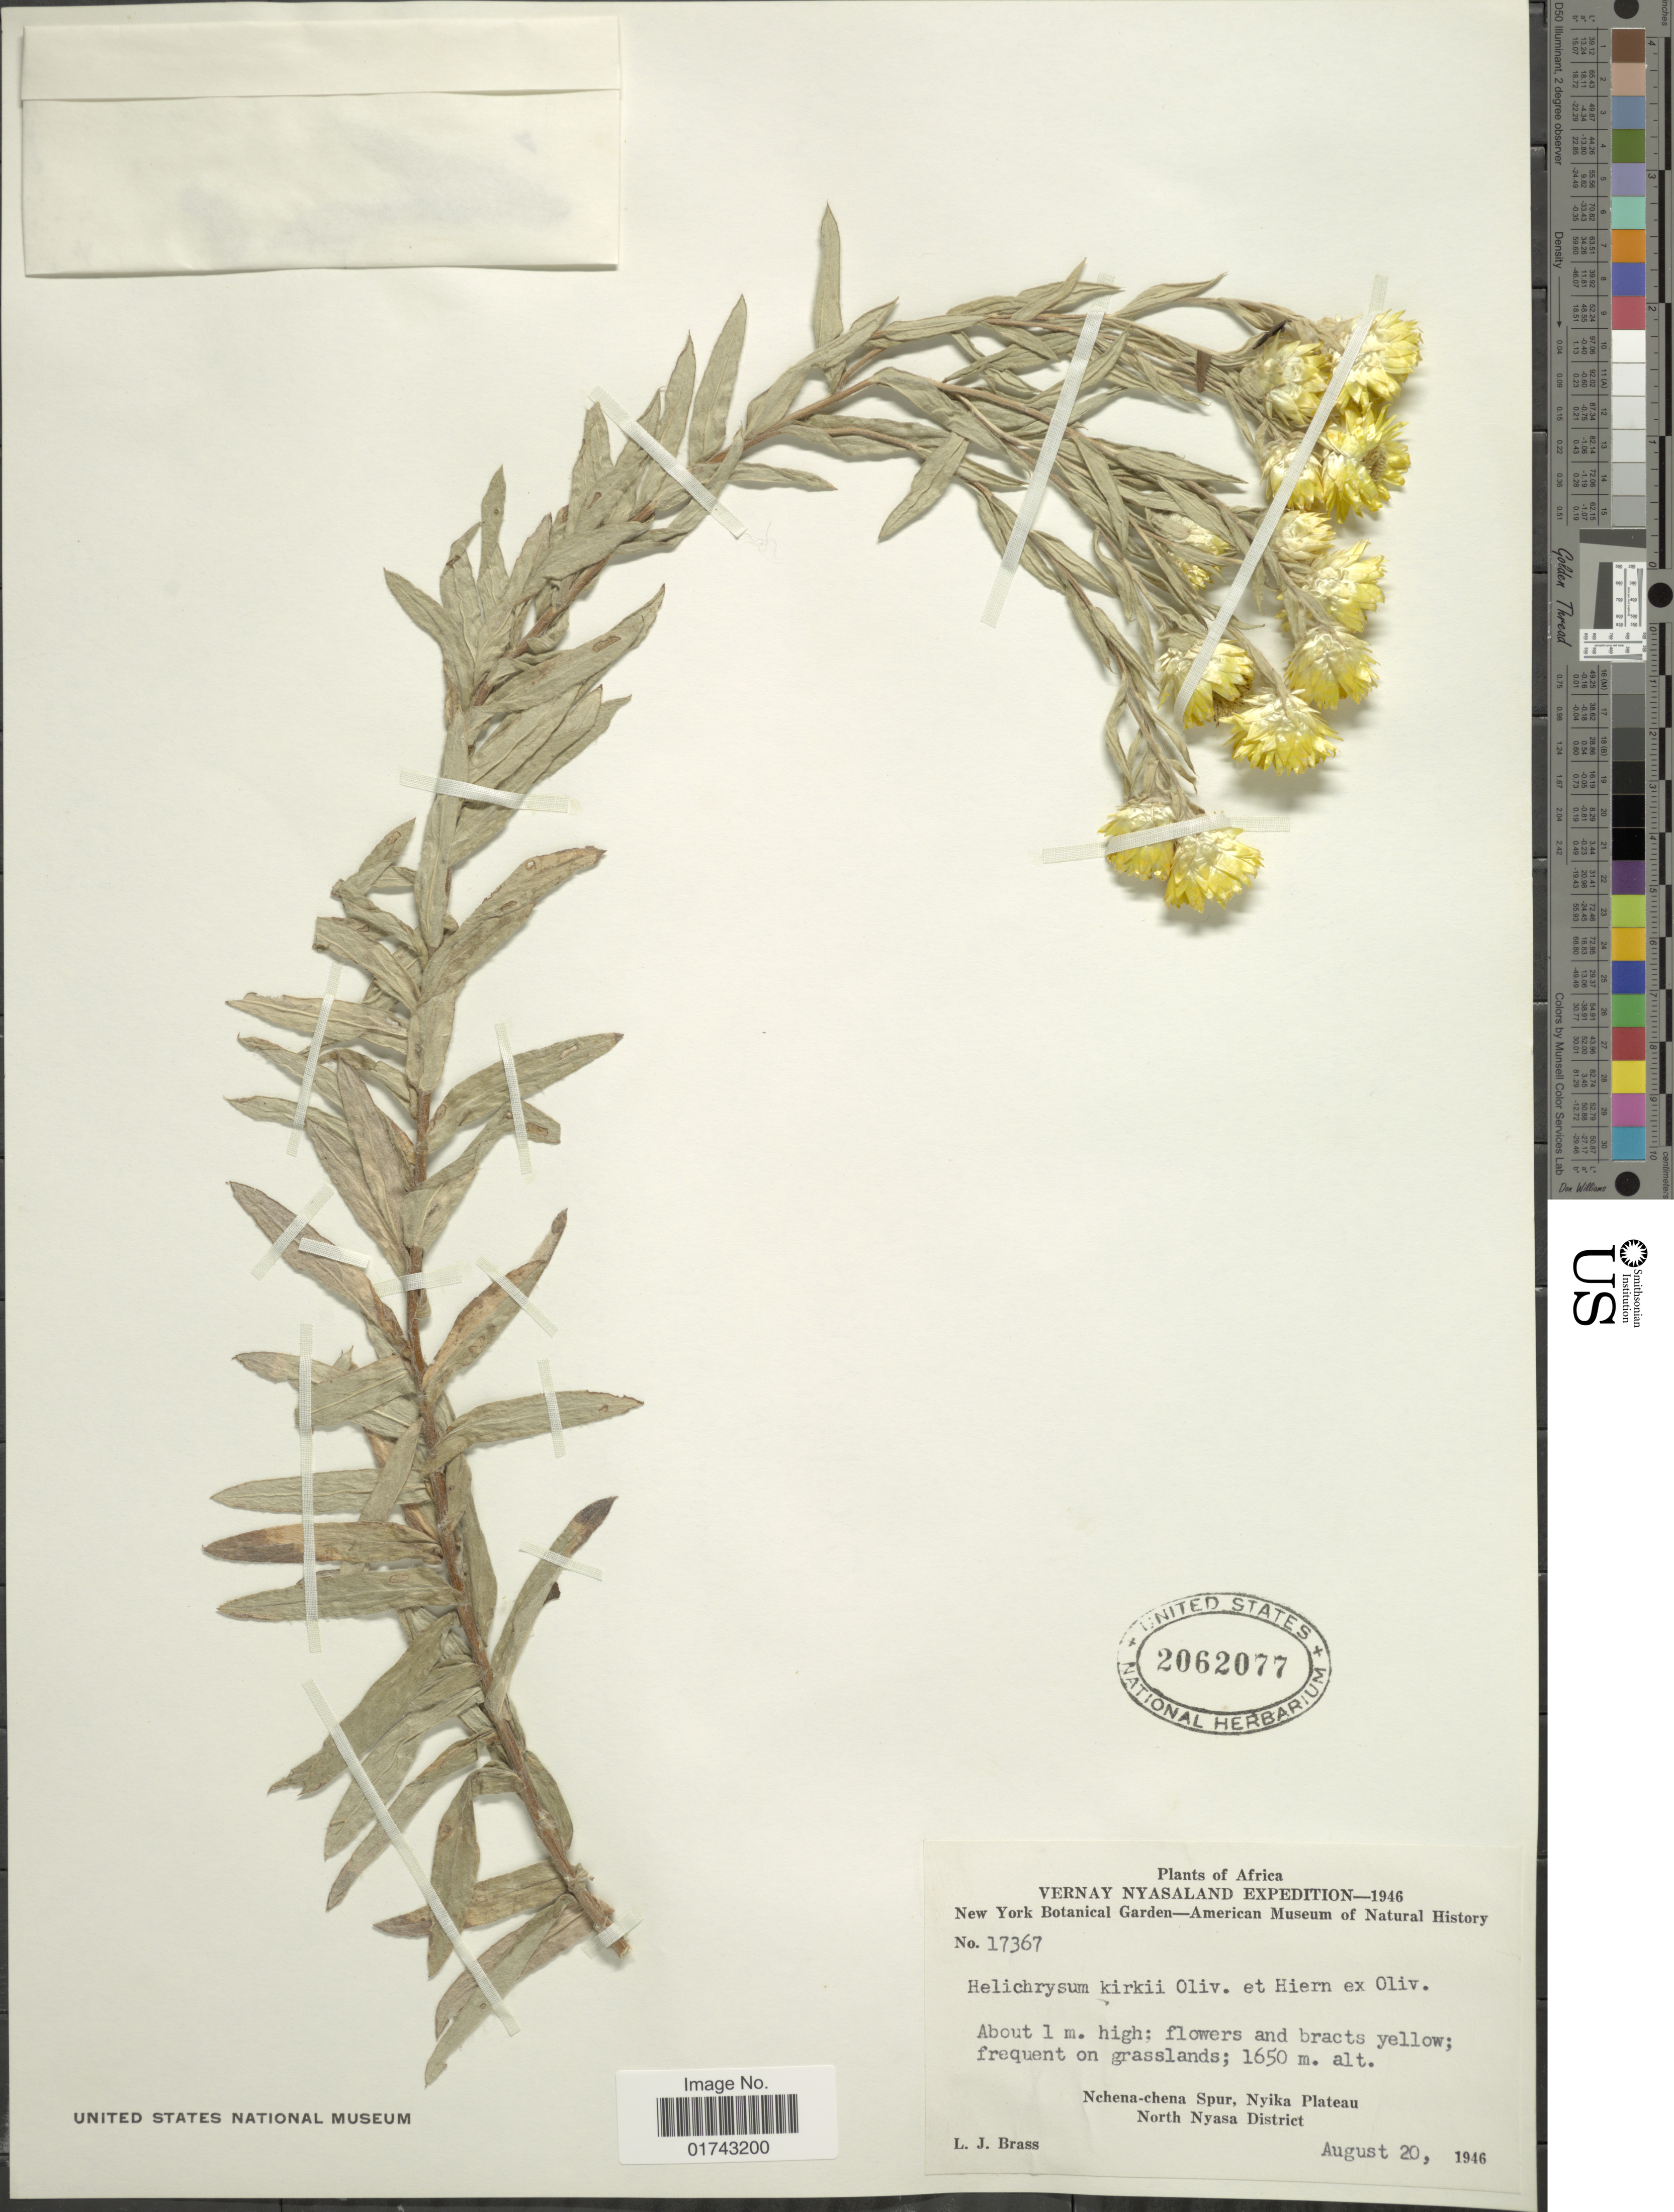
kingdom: Plantae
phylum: Tracheophyta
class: Magnoliopsida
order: Asterales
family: Asteraceae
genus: Helichrysum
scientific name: Helichrysum kirkii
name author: Oliv. & Hiern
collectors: L. J. Brass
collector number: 17367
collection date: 1946-08-20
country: Malawi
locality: Vernay Nyasaland, Nchena-chena Spur, Nyika Plateau North Nyasa District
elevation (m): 1650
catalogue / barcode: US 2062077